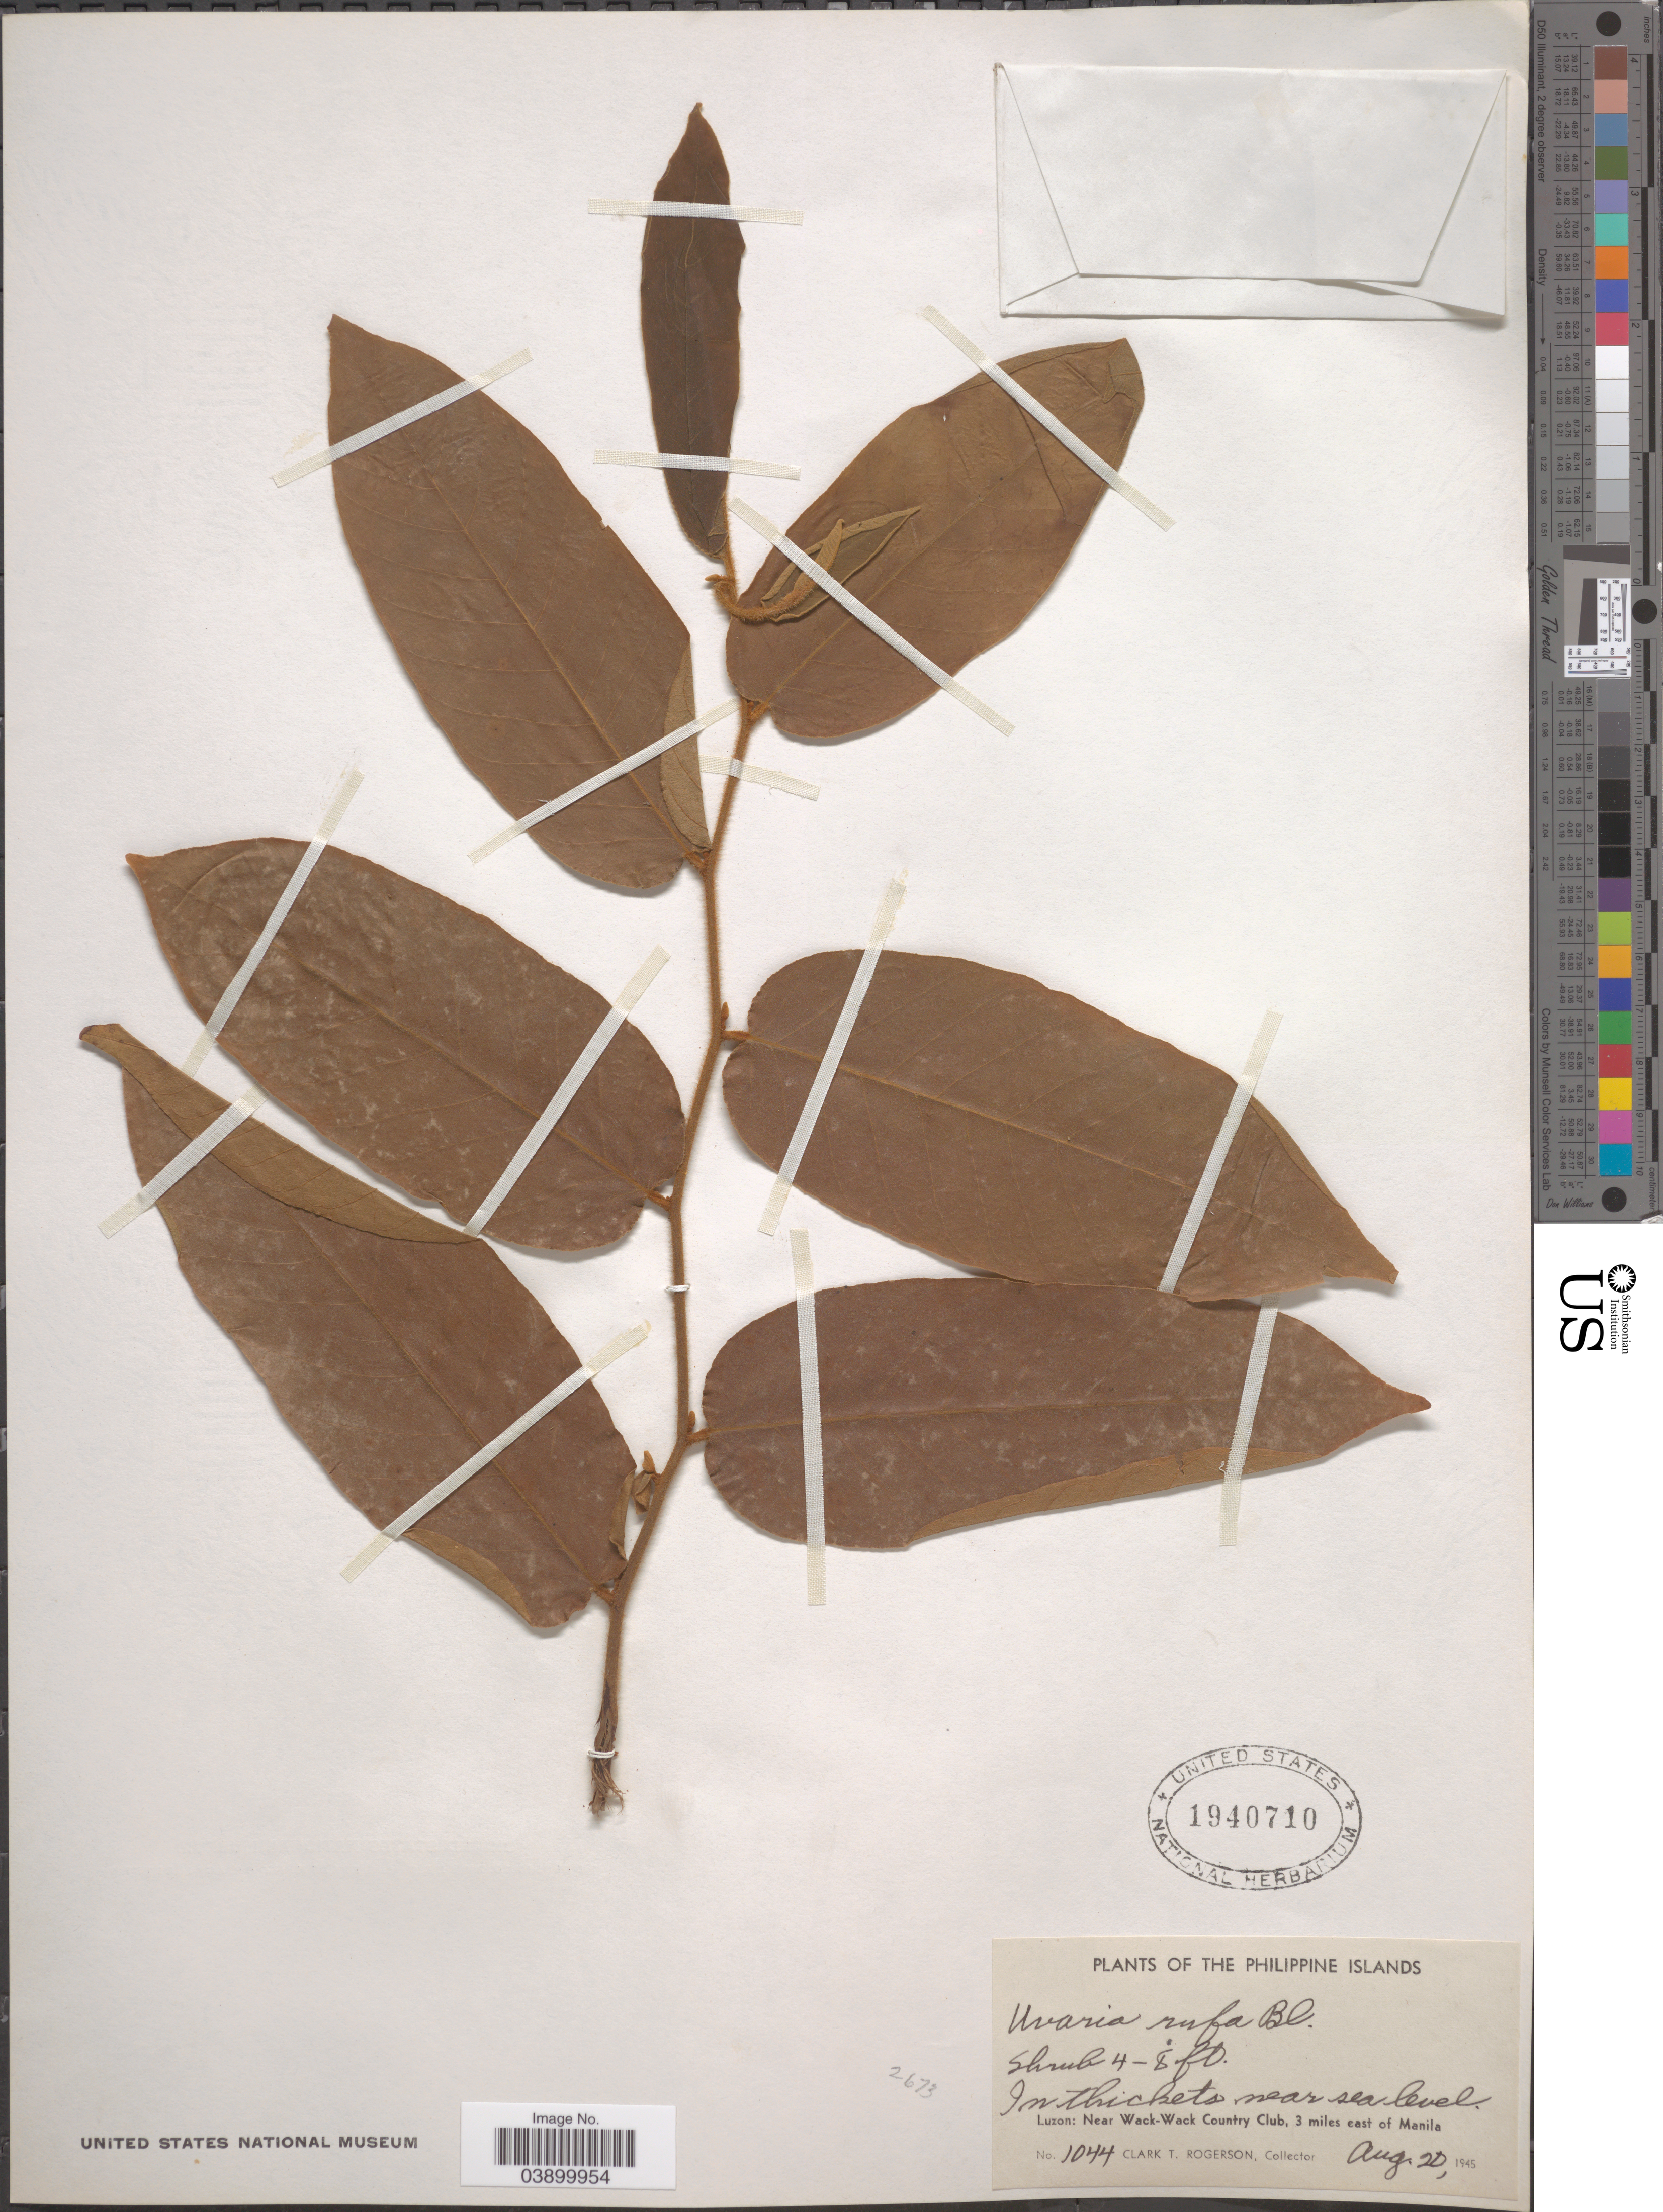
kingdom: Plantae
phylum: Tracheophyta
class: Magnoliopsida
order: Magnoliales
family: Annonaceae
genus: Uvaria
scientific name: Uvaria rufa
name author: Blume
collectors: C. Rogerson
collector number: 1044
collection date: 1945-08-20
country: Philippines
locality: Philippine Islands. Luzon: Near Wack-Wack Country Club, 3 miles east of Manila.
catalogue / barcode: US 1940710